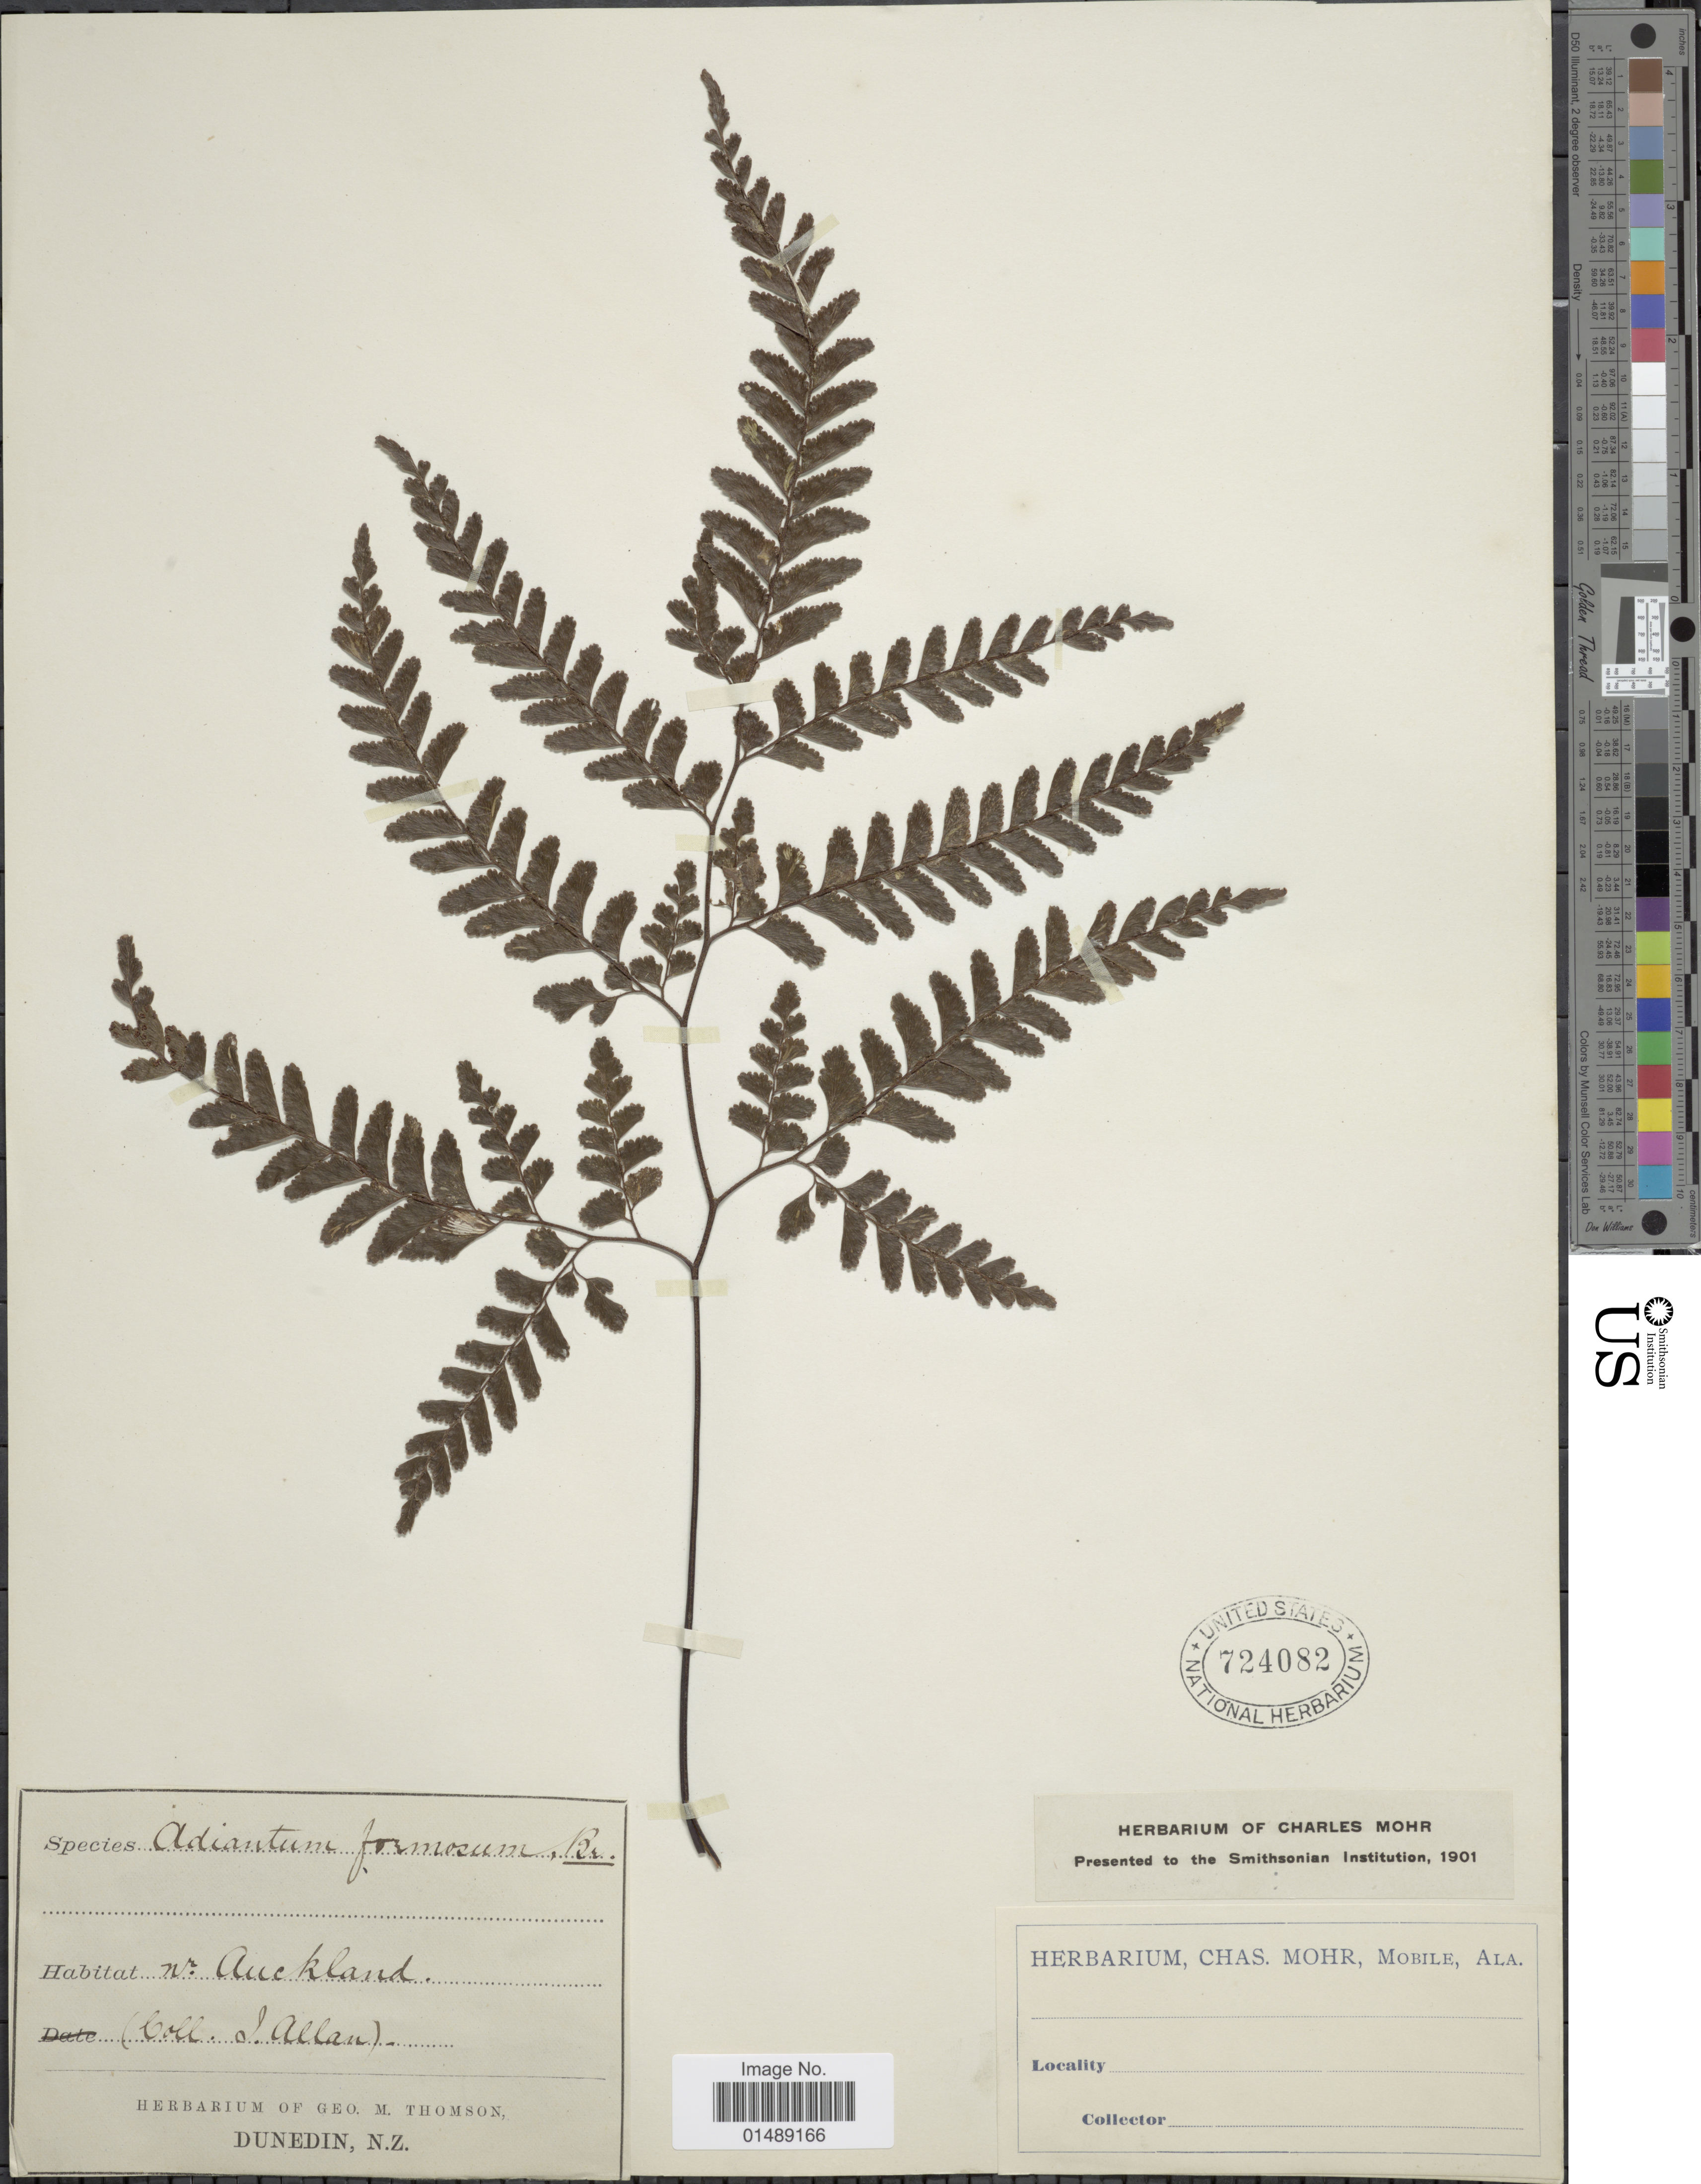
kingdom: Plantae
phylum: Tracheophyta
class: Polypodiopsida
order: Polypodiales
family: Pteridaceae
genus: Adiantum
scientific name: Adiantum formosum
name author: R. Br.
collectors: J. Allan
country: New Zealand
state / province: Auckland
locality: Nr. Auckland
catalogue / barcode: US 724082